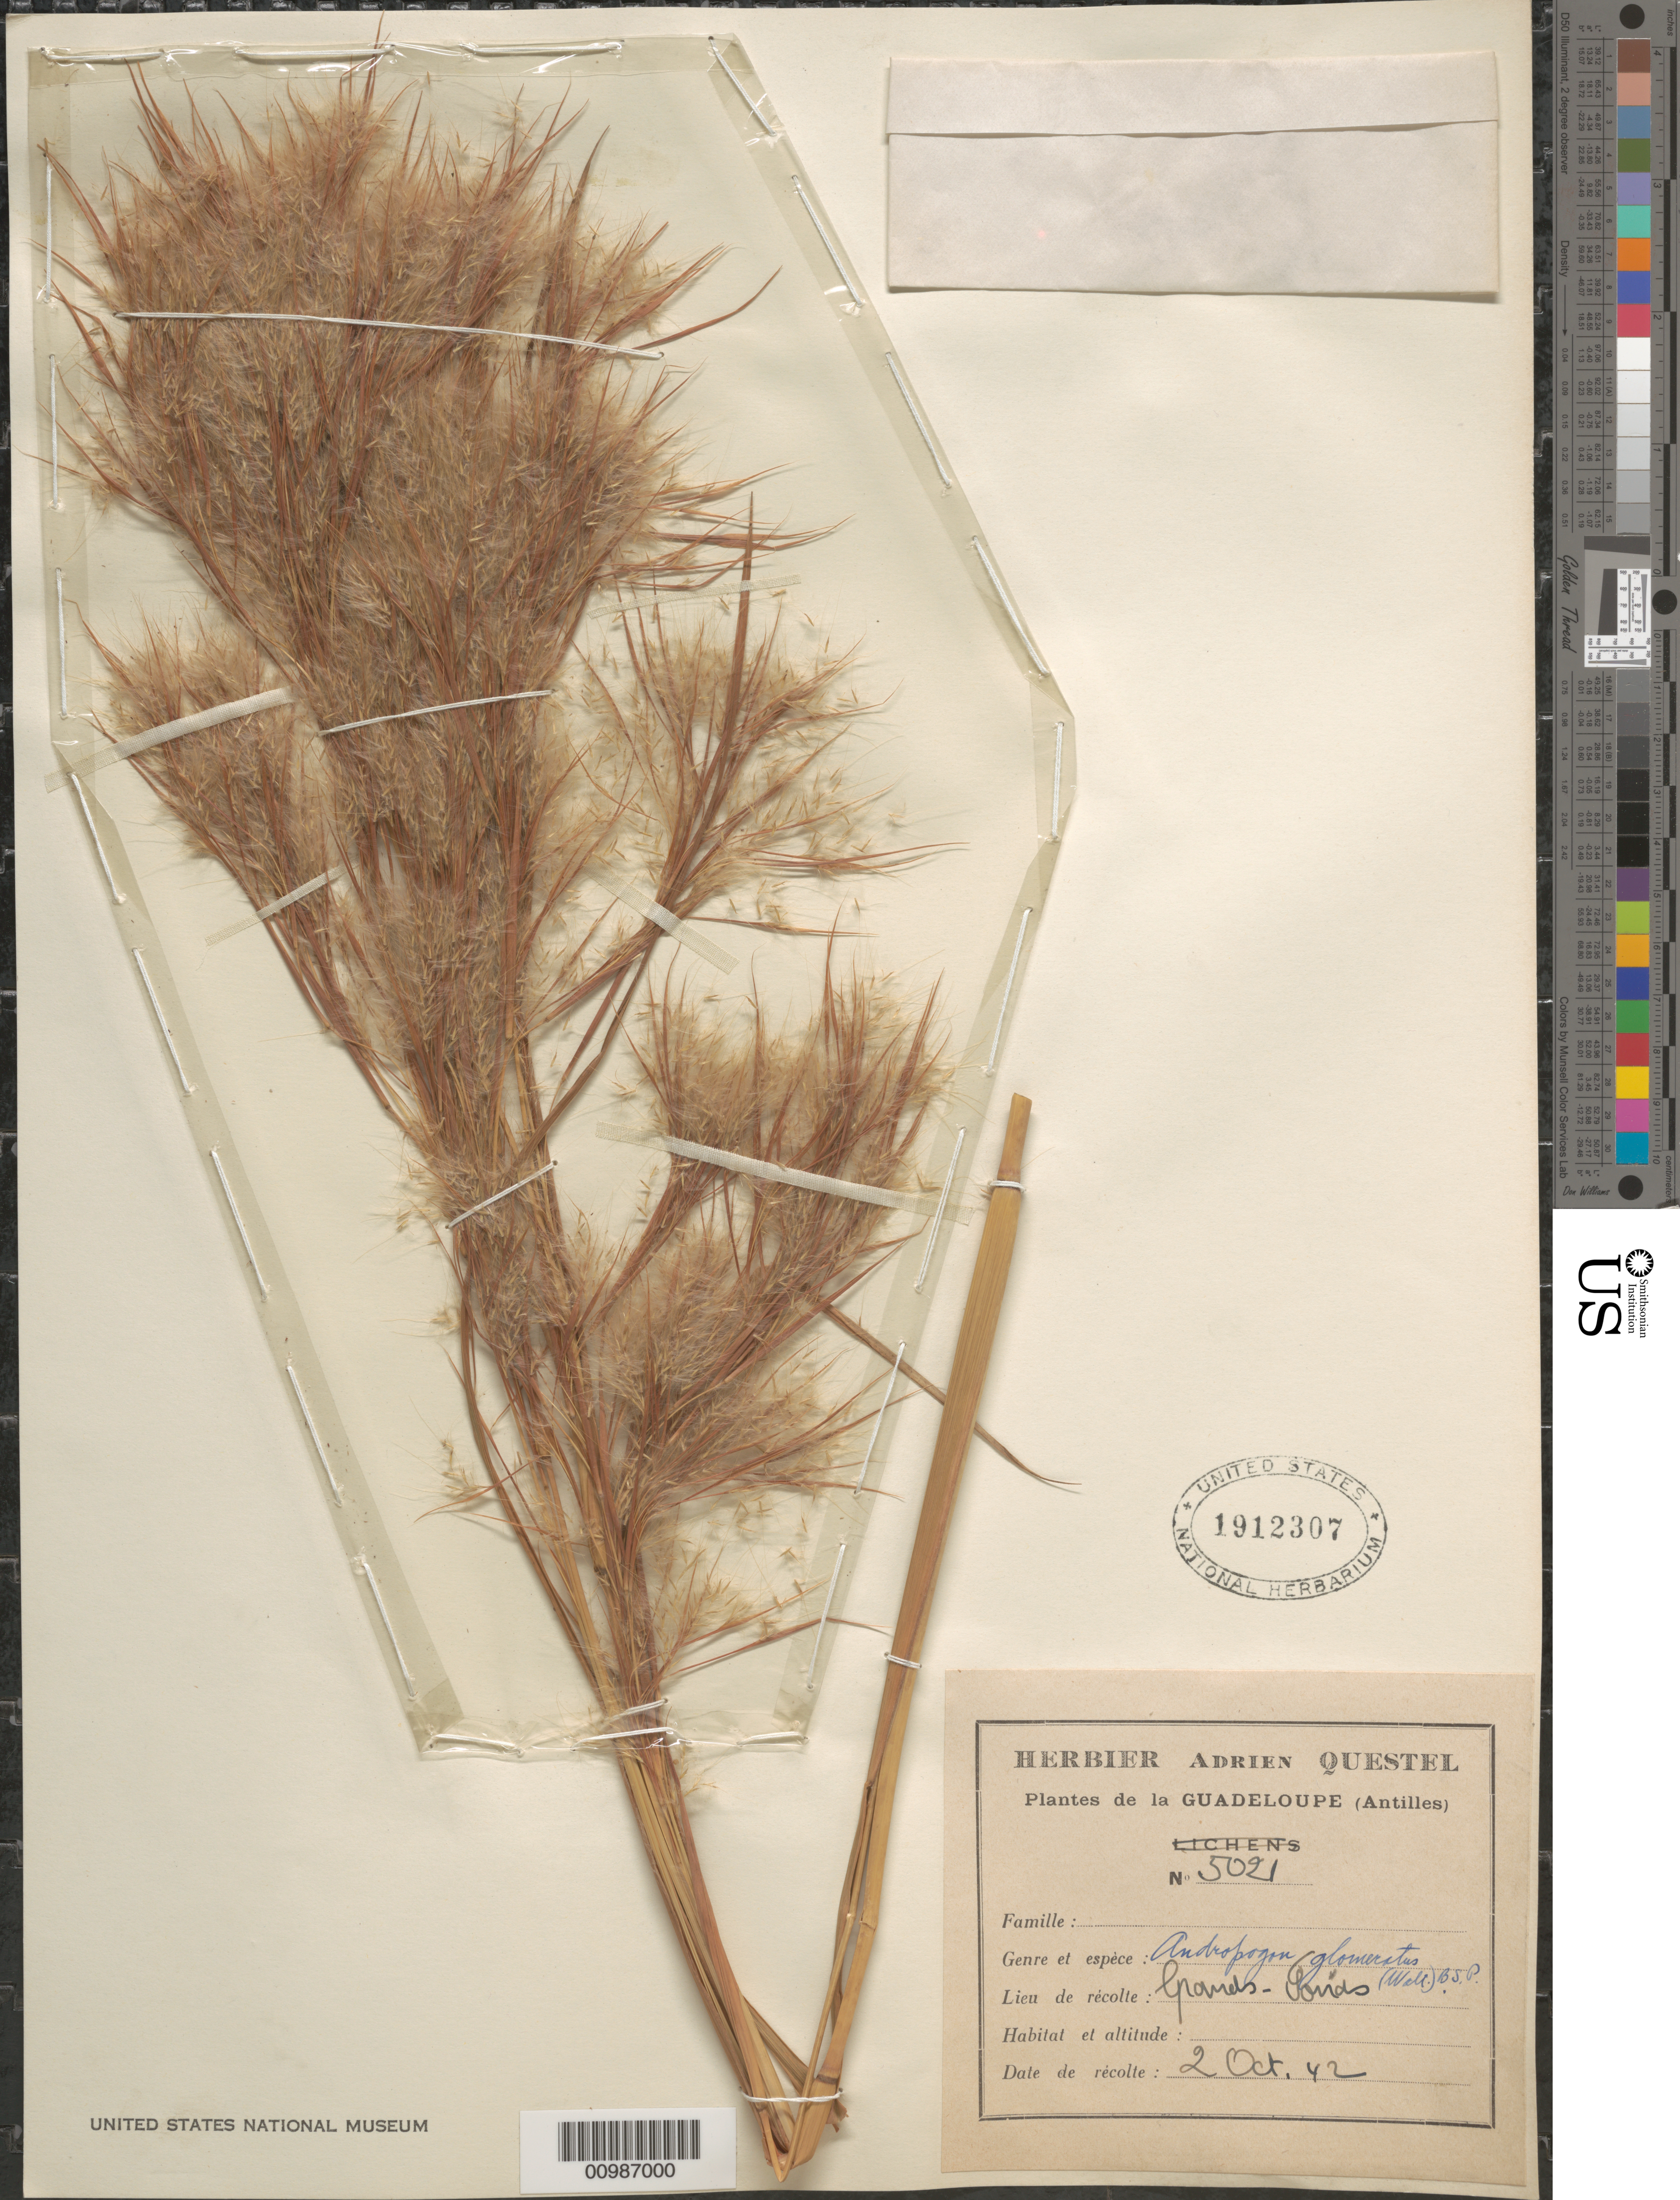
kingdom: Plantae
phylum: Tracheophyta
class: Liliopsida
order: Poales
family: Poaceae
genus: Andropogon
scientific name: Andropogon glomeratus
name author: (Walter) Britton, Stearns & Poggenb.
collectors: A. Questel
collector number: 5021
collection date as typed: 02 Oct 1942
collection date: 1942-10-02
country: Guadeloupe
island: Basse Terre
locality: Grands Fonds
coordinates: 0 N, 0 E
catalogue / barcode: US 1912307